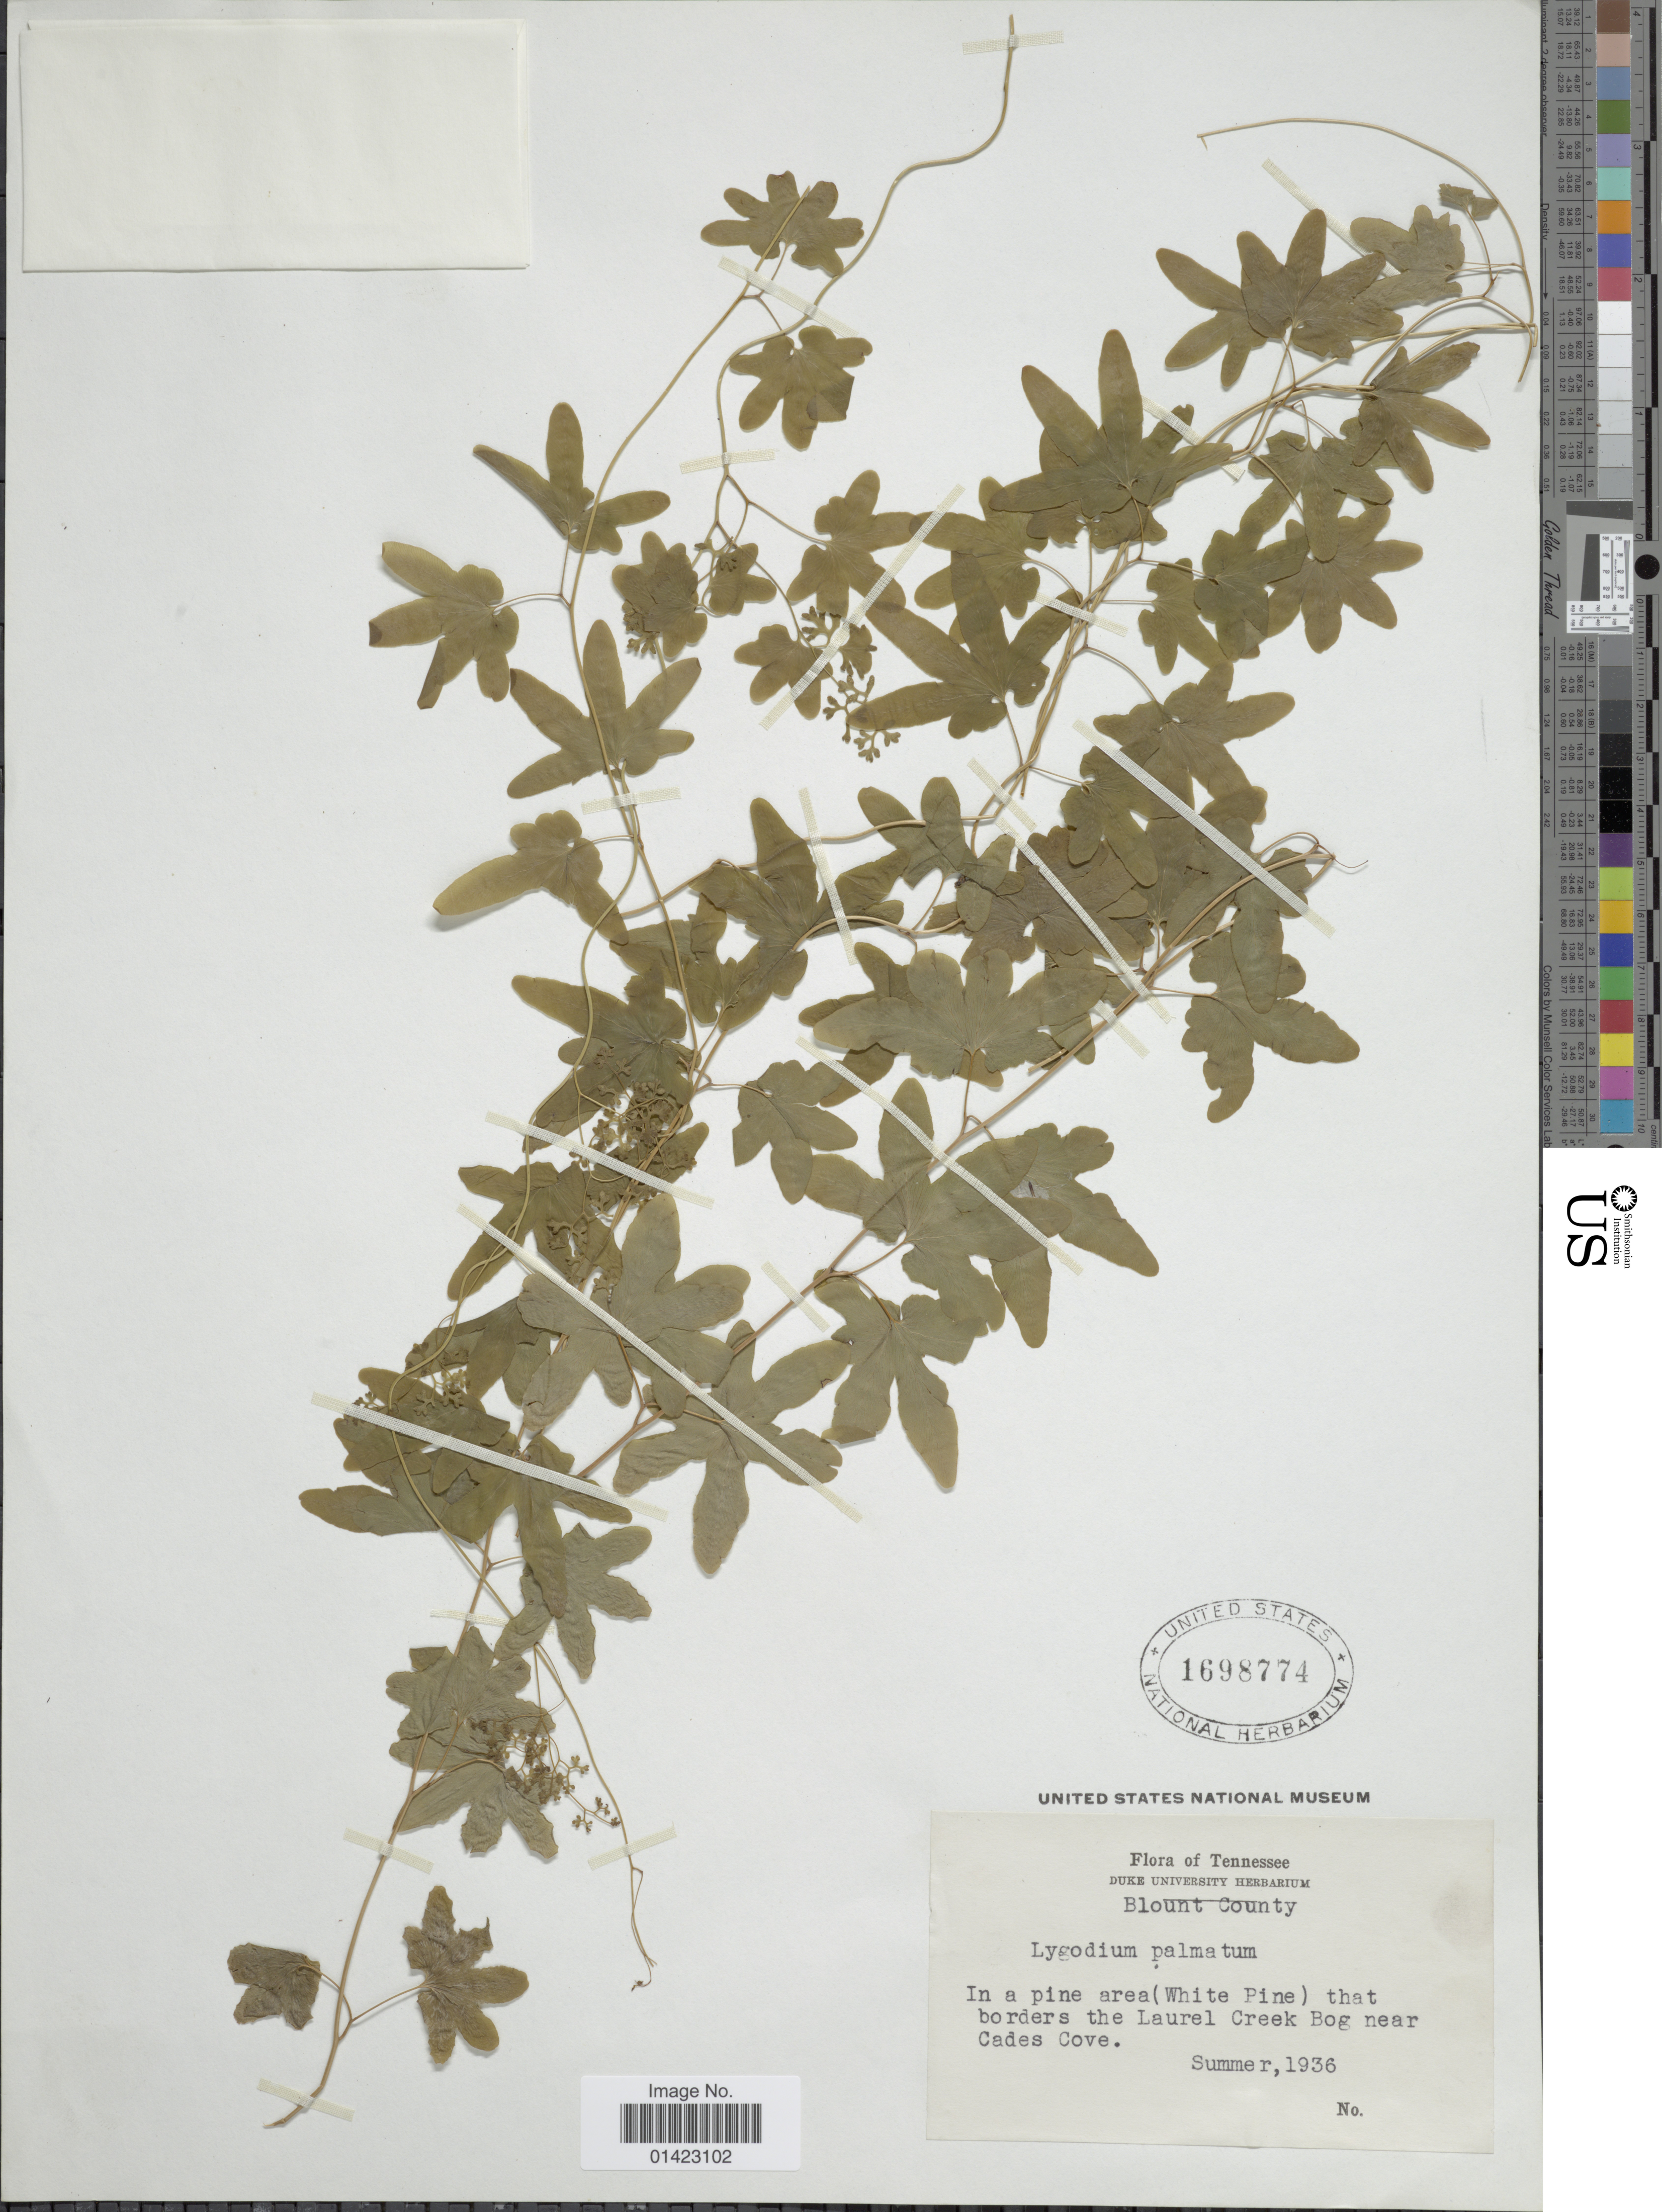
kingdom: Plantae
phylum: Tracheophyta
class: Polypodiopsida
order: Schizaeales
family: Lygodiaceae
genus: Lygodium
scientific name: Lygodium palmatum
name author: (Bernh.) Sw.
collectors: Duke University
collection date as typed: Summer 1936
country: United States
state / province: Tennessee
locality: Tennessee, Blount County, in a pine area(White Pine) that borders the Laurel Creek Bog near Cades Cove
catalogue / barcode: US 1698774